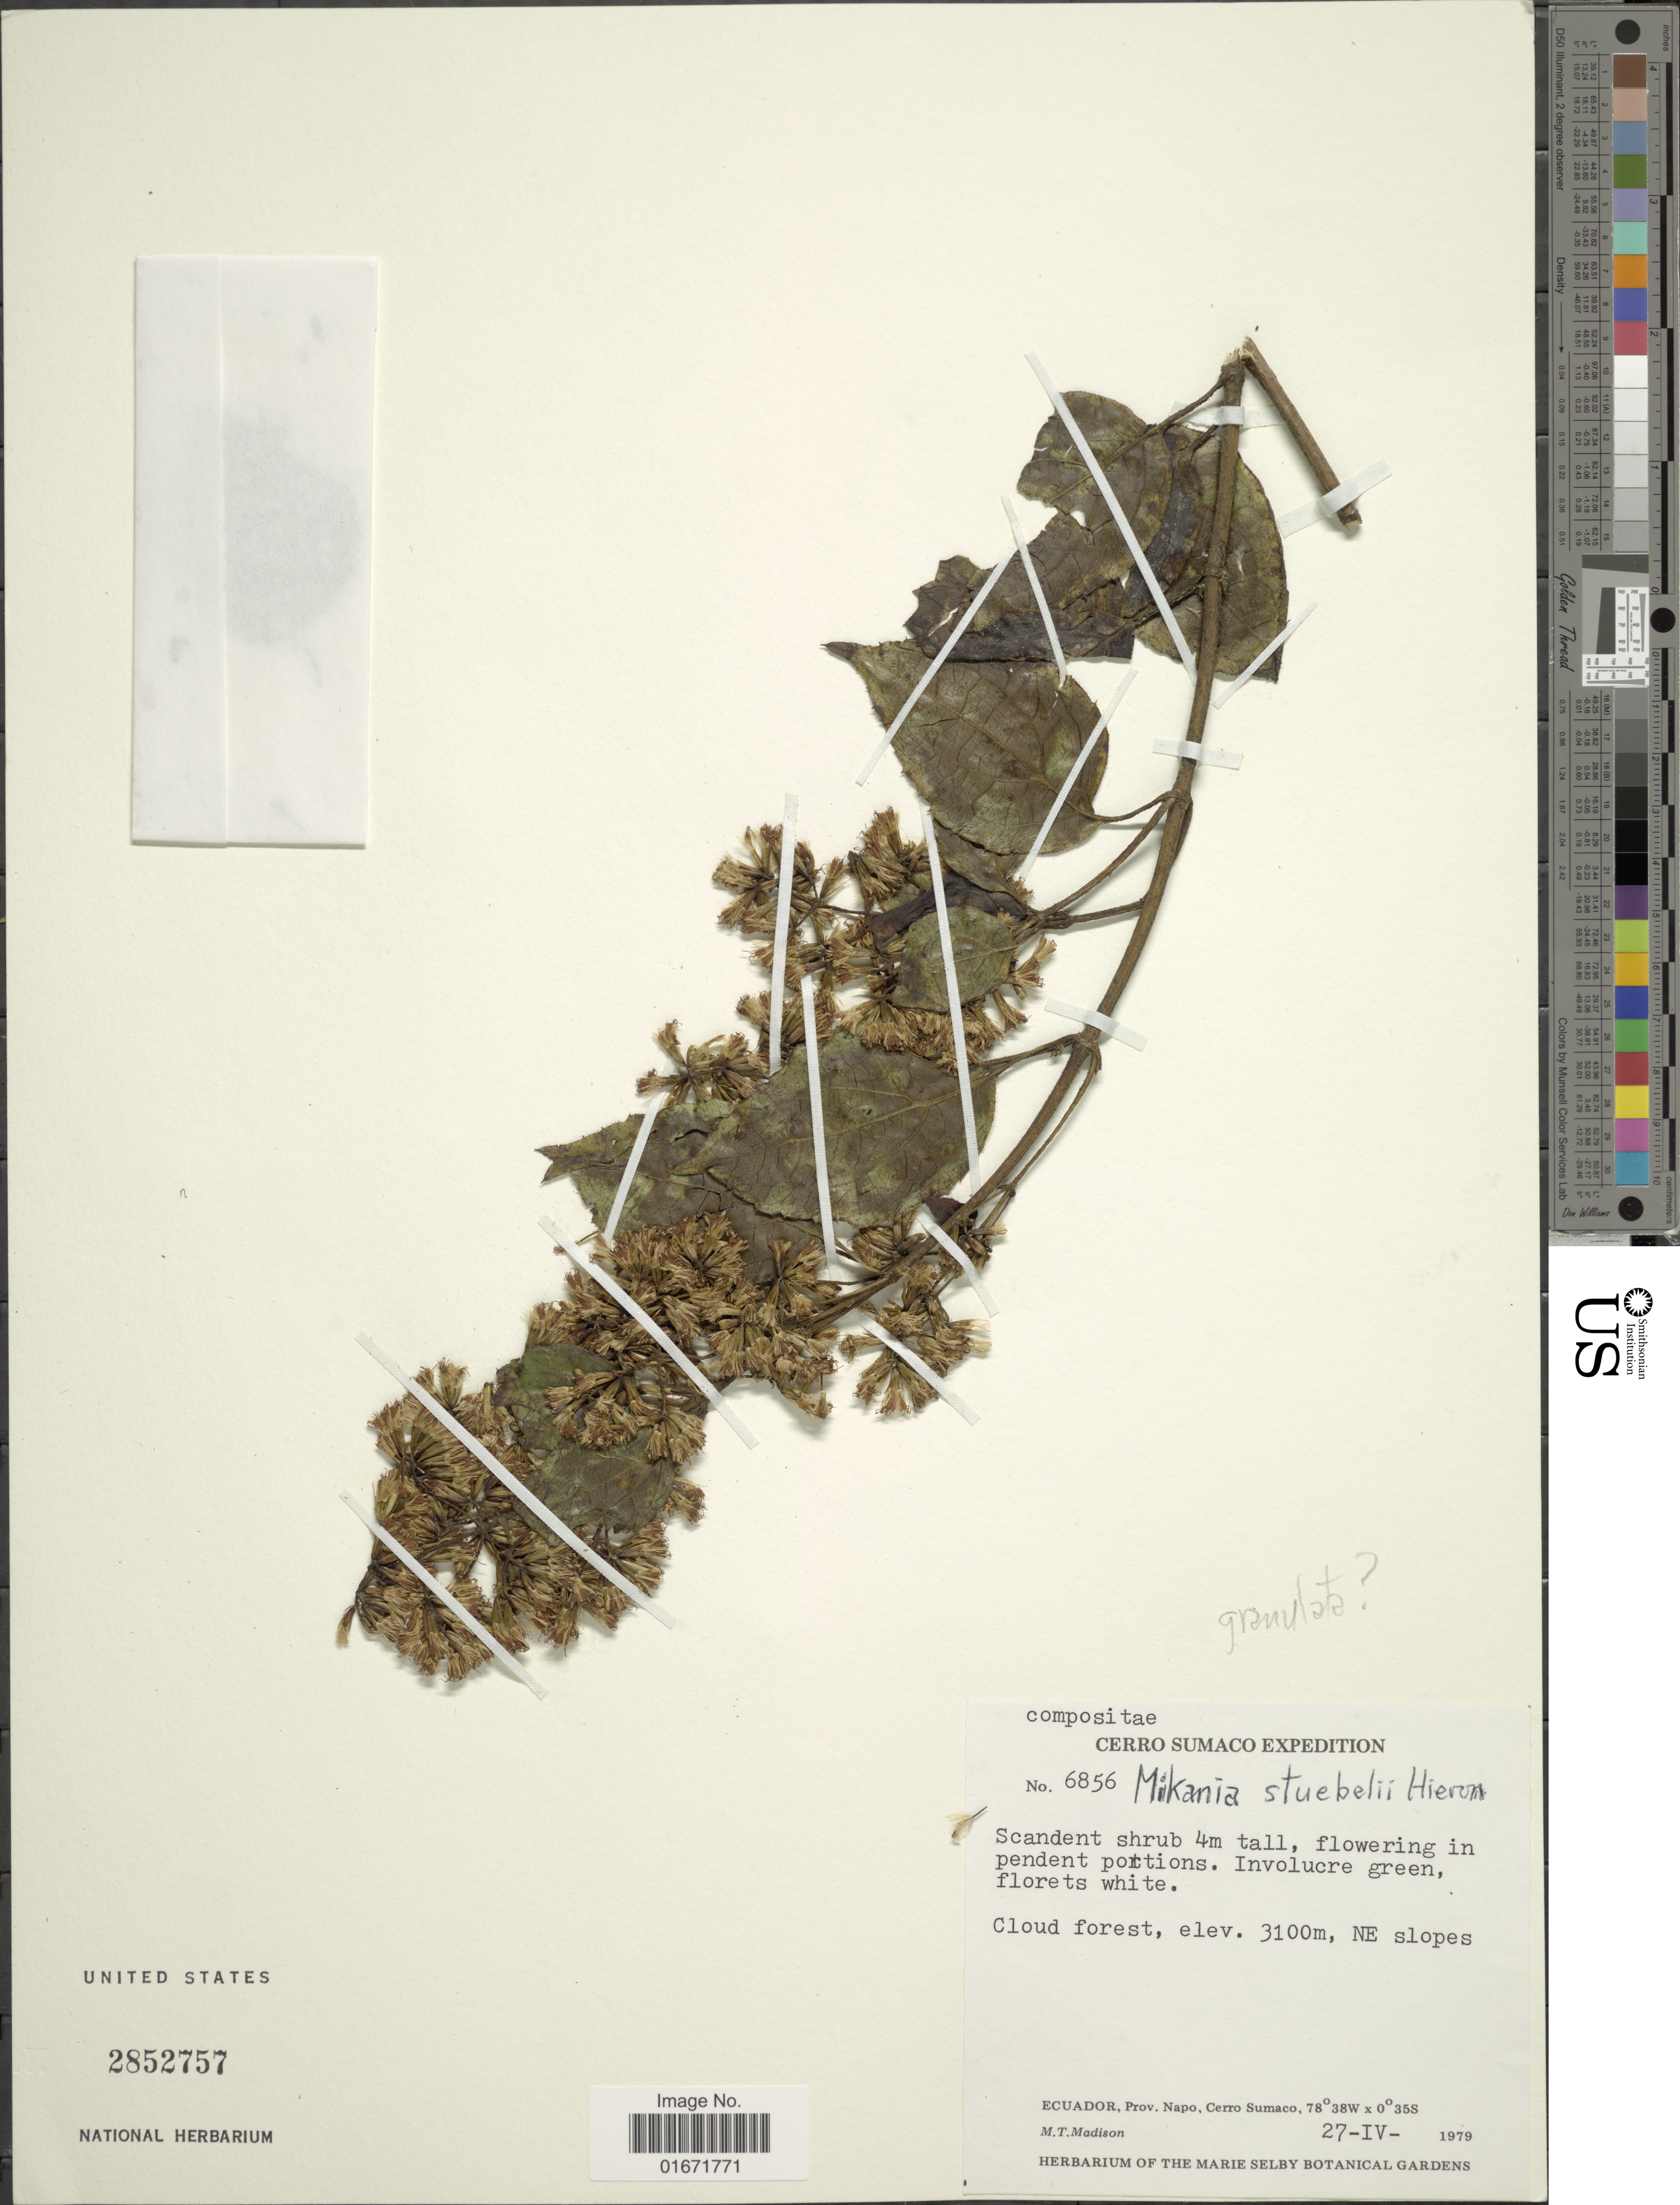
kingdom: Plantae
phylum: Tracheophyta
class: Magnoliopsida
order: Asterales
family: Asteraceae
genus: Mikania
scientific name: Mikania jamesonii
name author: B.L. Rob.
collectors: M. T. Madison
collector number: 6856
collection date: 1979-04-27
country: Ecuador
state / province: Napo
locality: Ecuador, Prov. Napo, Cerro Sumaco. NE slopes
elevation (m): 3100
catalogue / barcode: US 2852757